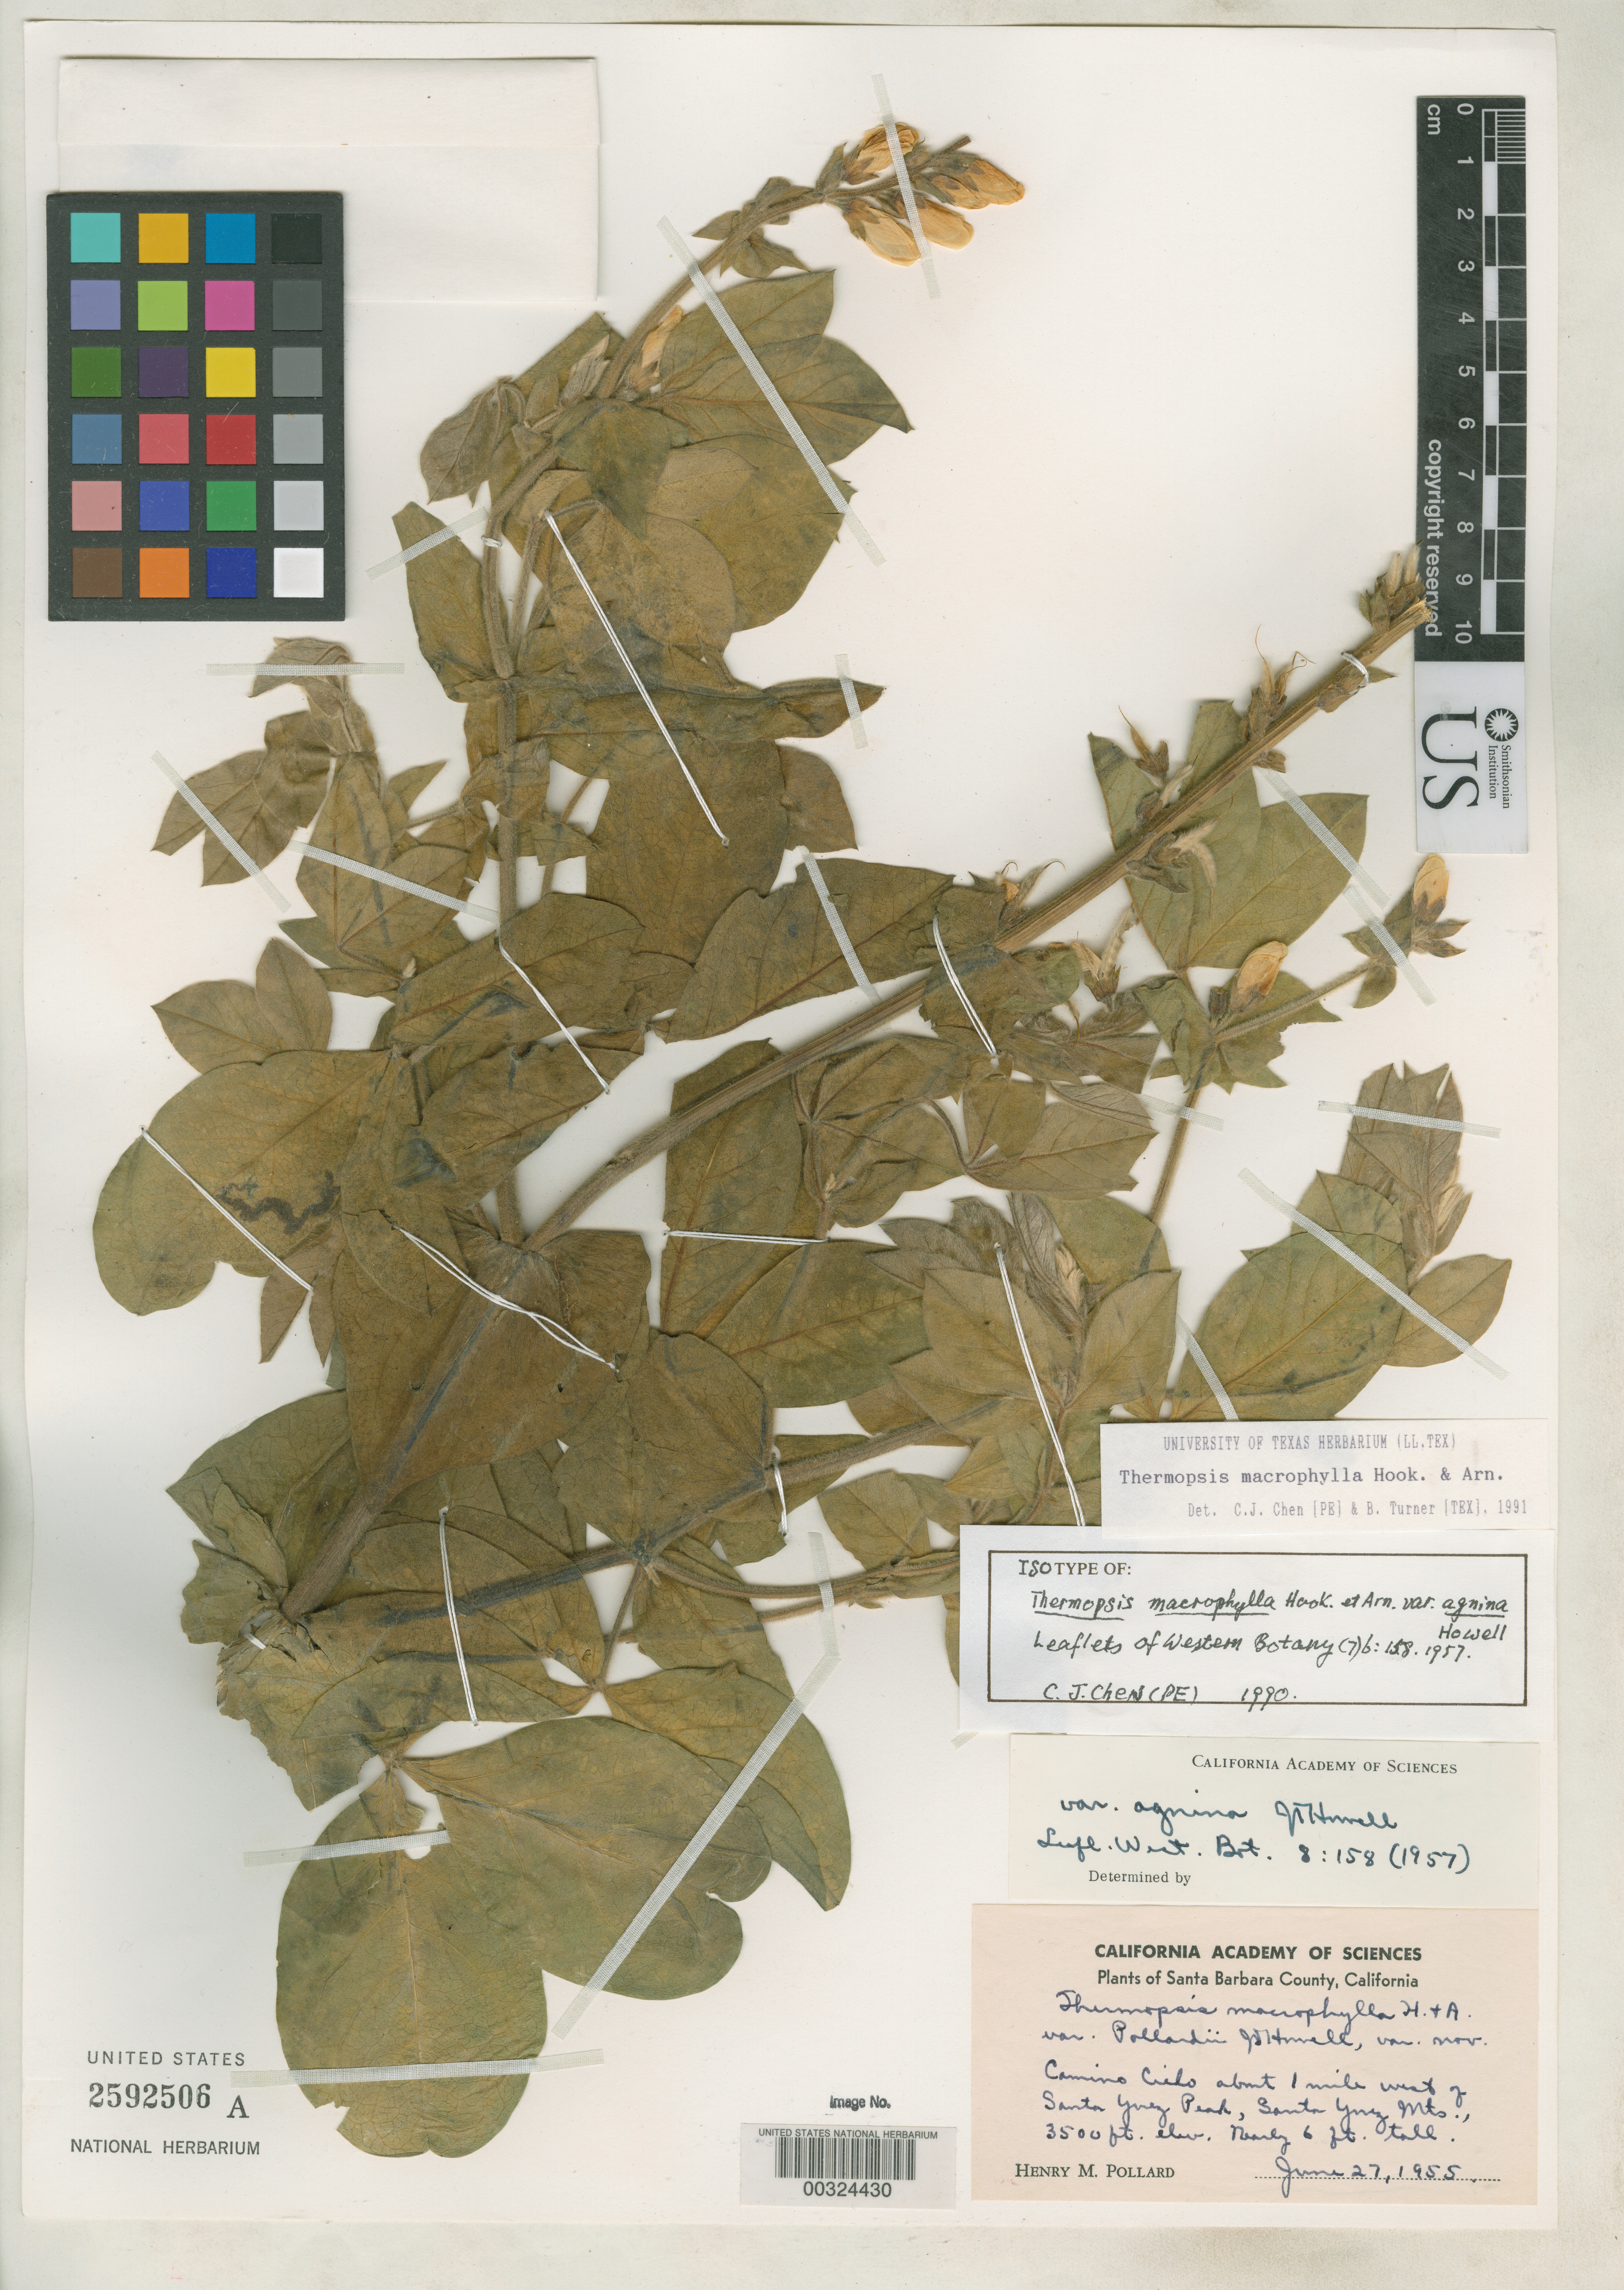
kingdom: Plantae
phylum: Tracheophyta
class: Magnoliopsida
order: Fabales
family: Fabaceae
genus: Thermopsis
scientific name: Thermopsis macrophylla var. agnina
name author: J.T. Howell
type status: Isotype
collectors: H. M. Pollard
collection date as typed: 27 Jun 1955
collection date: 1955-06-27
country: United States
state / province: California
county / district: Santa Barbara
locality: Camino Cielo about 1 mi W of Santa Ynez peak, Santa Ynez Mountains.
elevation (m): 1067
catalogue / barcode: US 2592506A